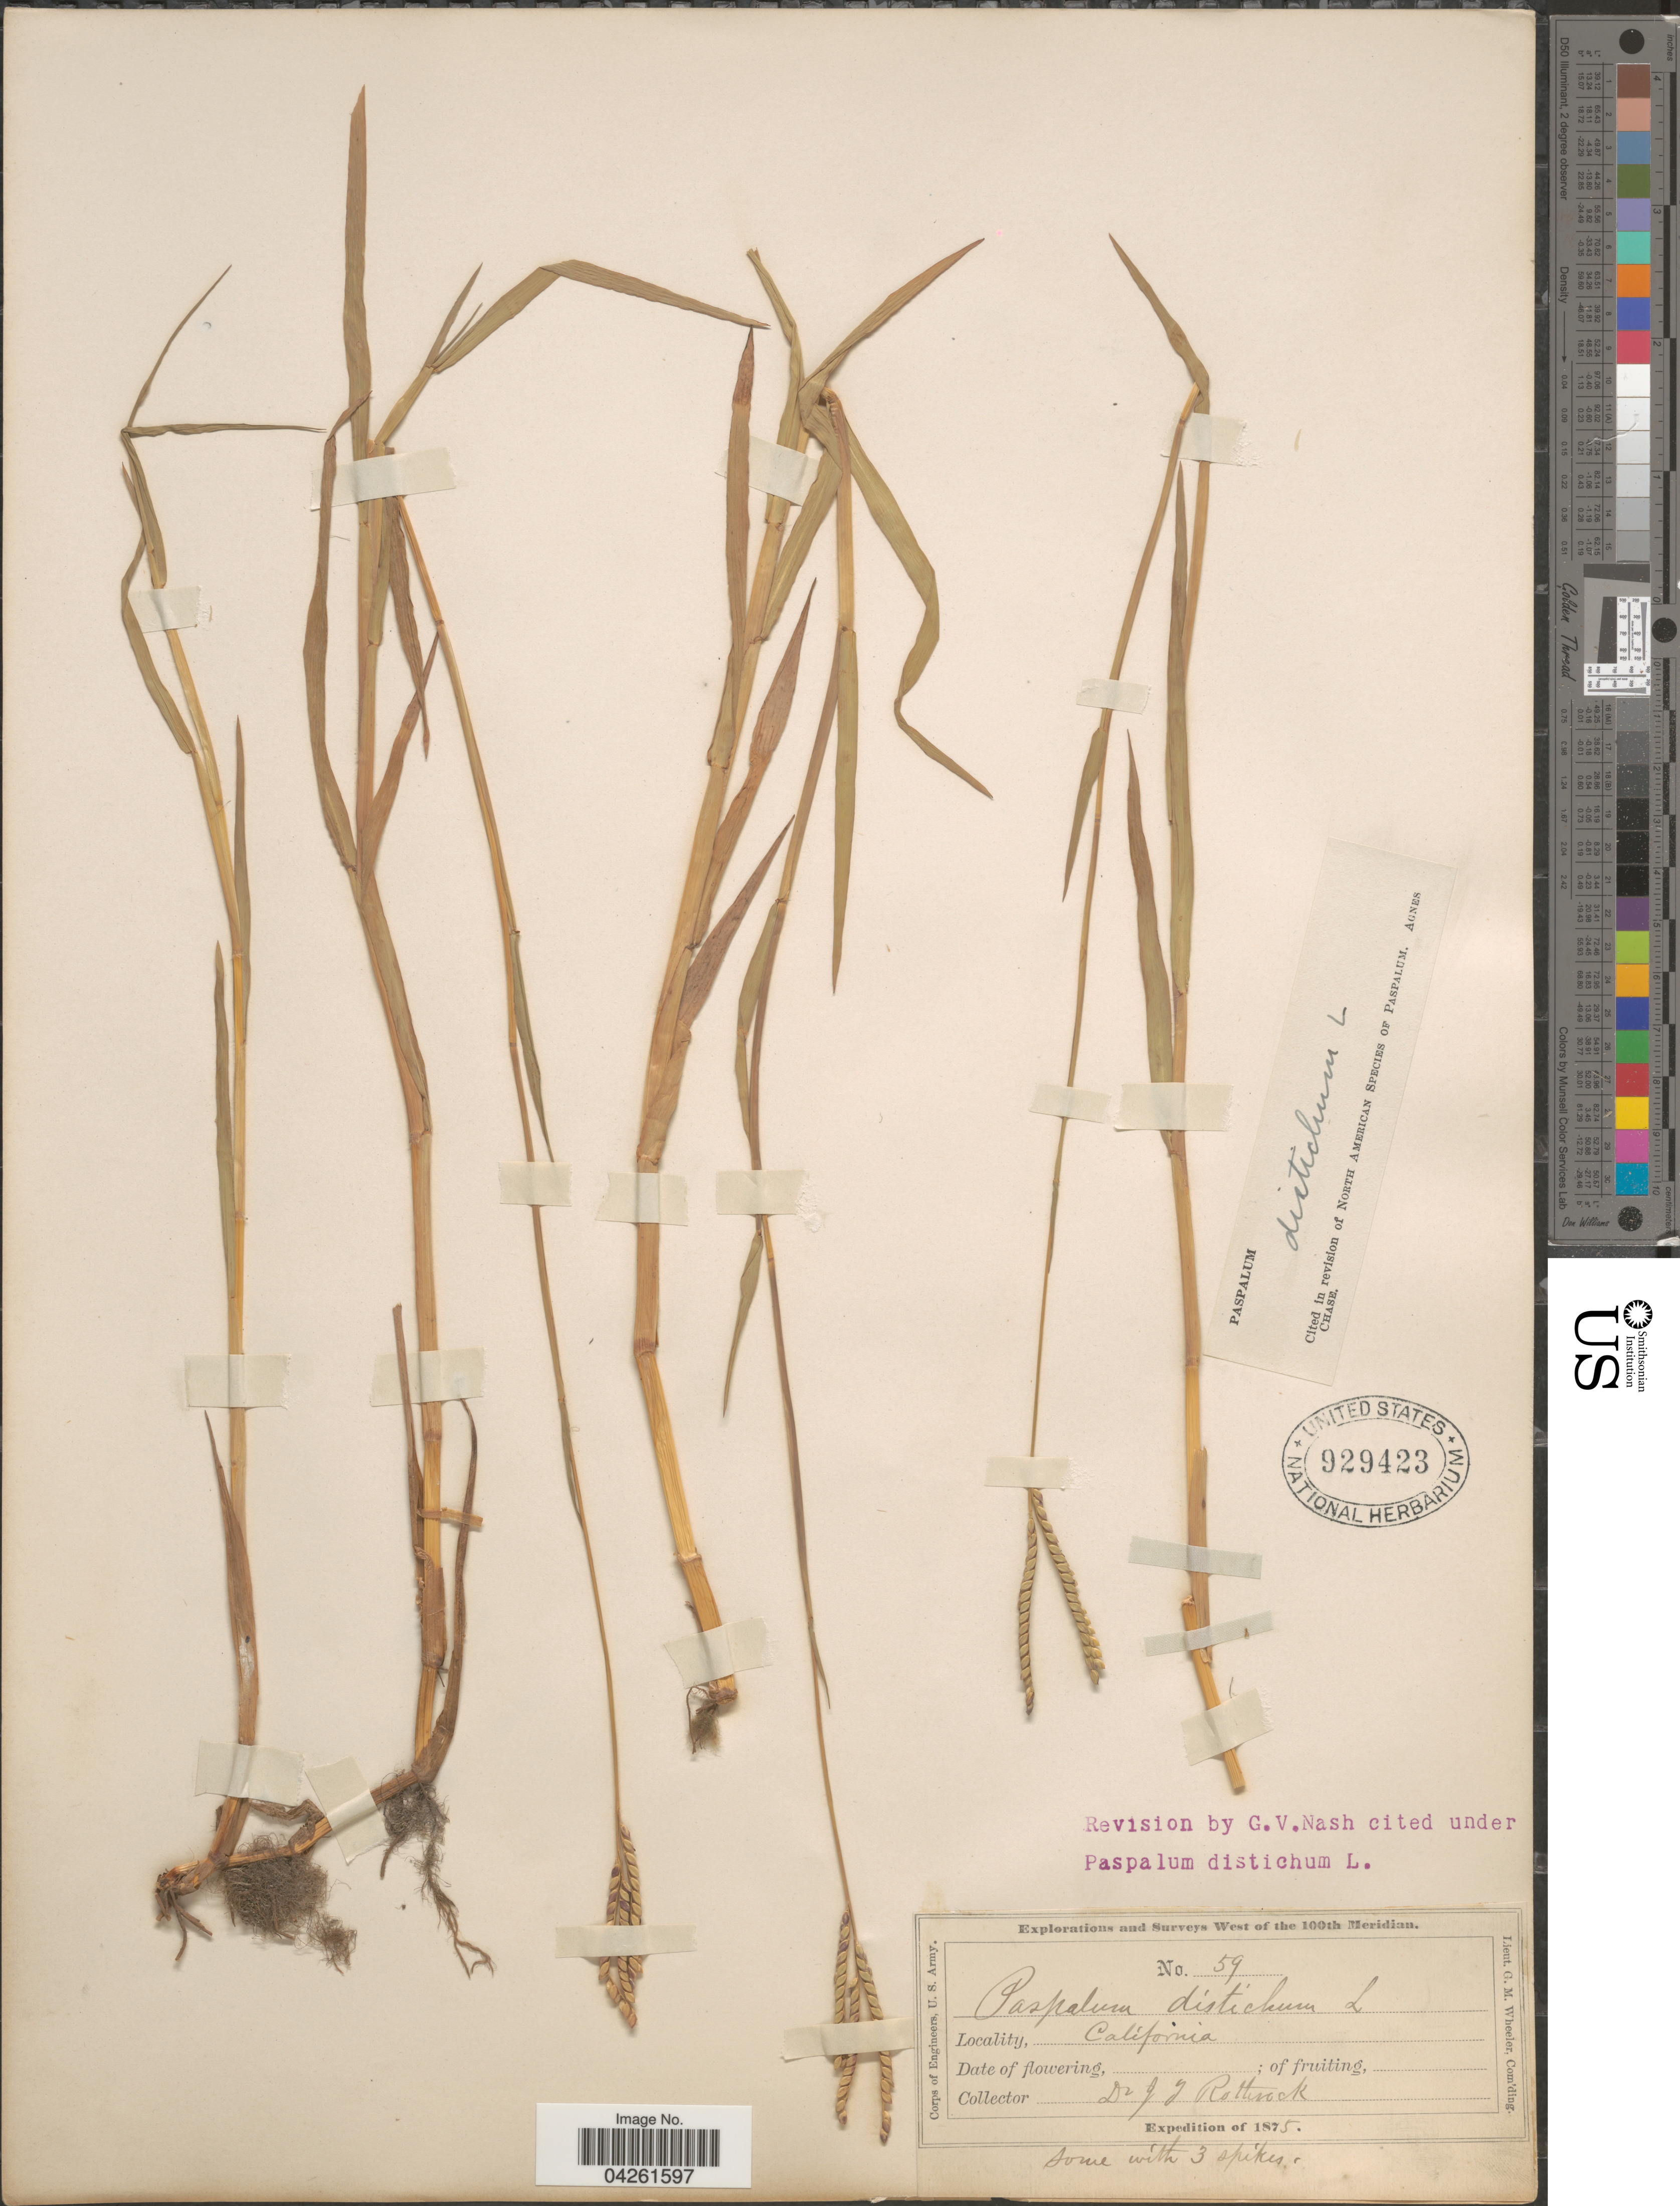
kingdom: Plantae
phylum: Tracheophyta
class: Liliopsida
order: Poales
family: Poaceae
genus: Paspalum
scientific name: Paspalum distichum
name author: L.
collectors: J. T. Rothrock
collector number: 59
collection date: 1875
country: United States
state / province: California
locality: Explorations and Surveys West of the 100th Meridian. Expedition of 1875.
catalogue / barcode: US 929423